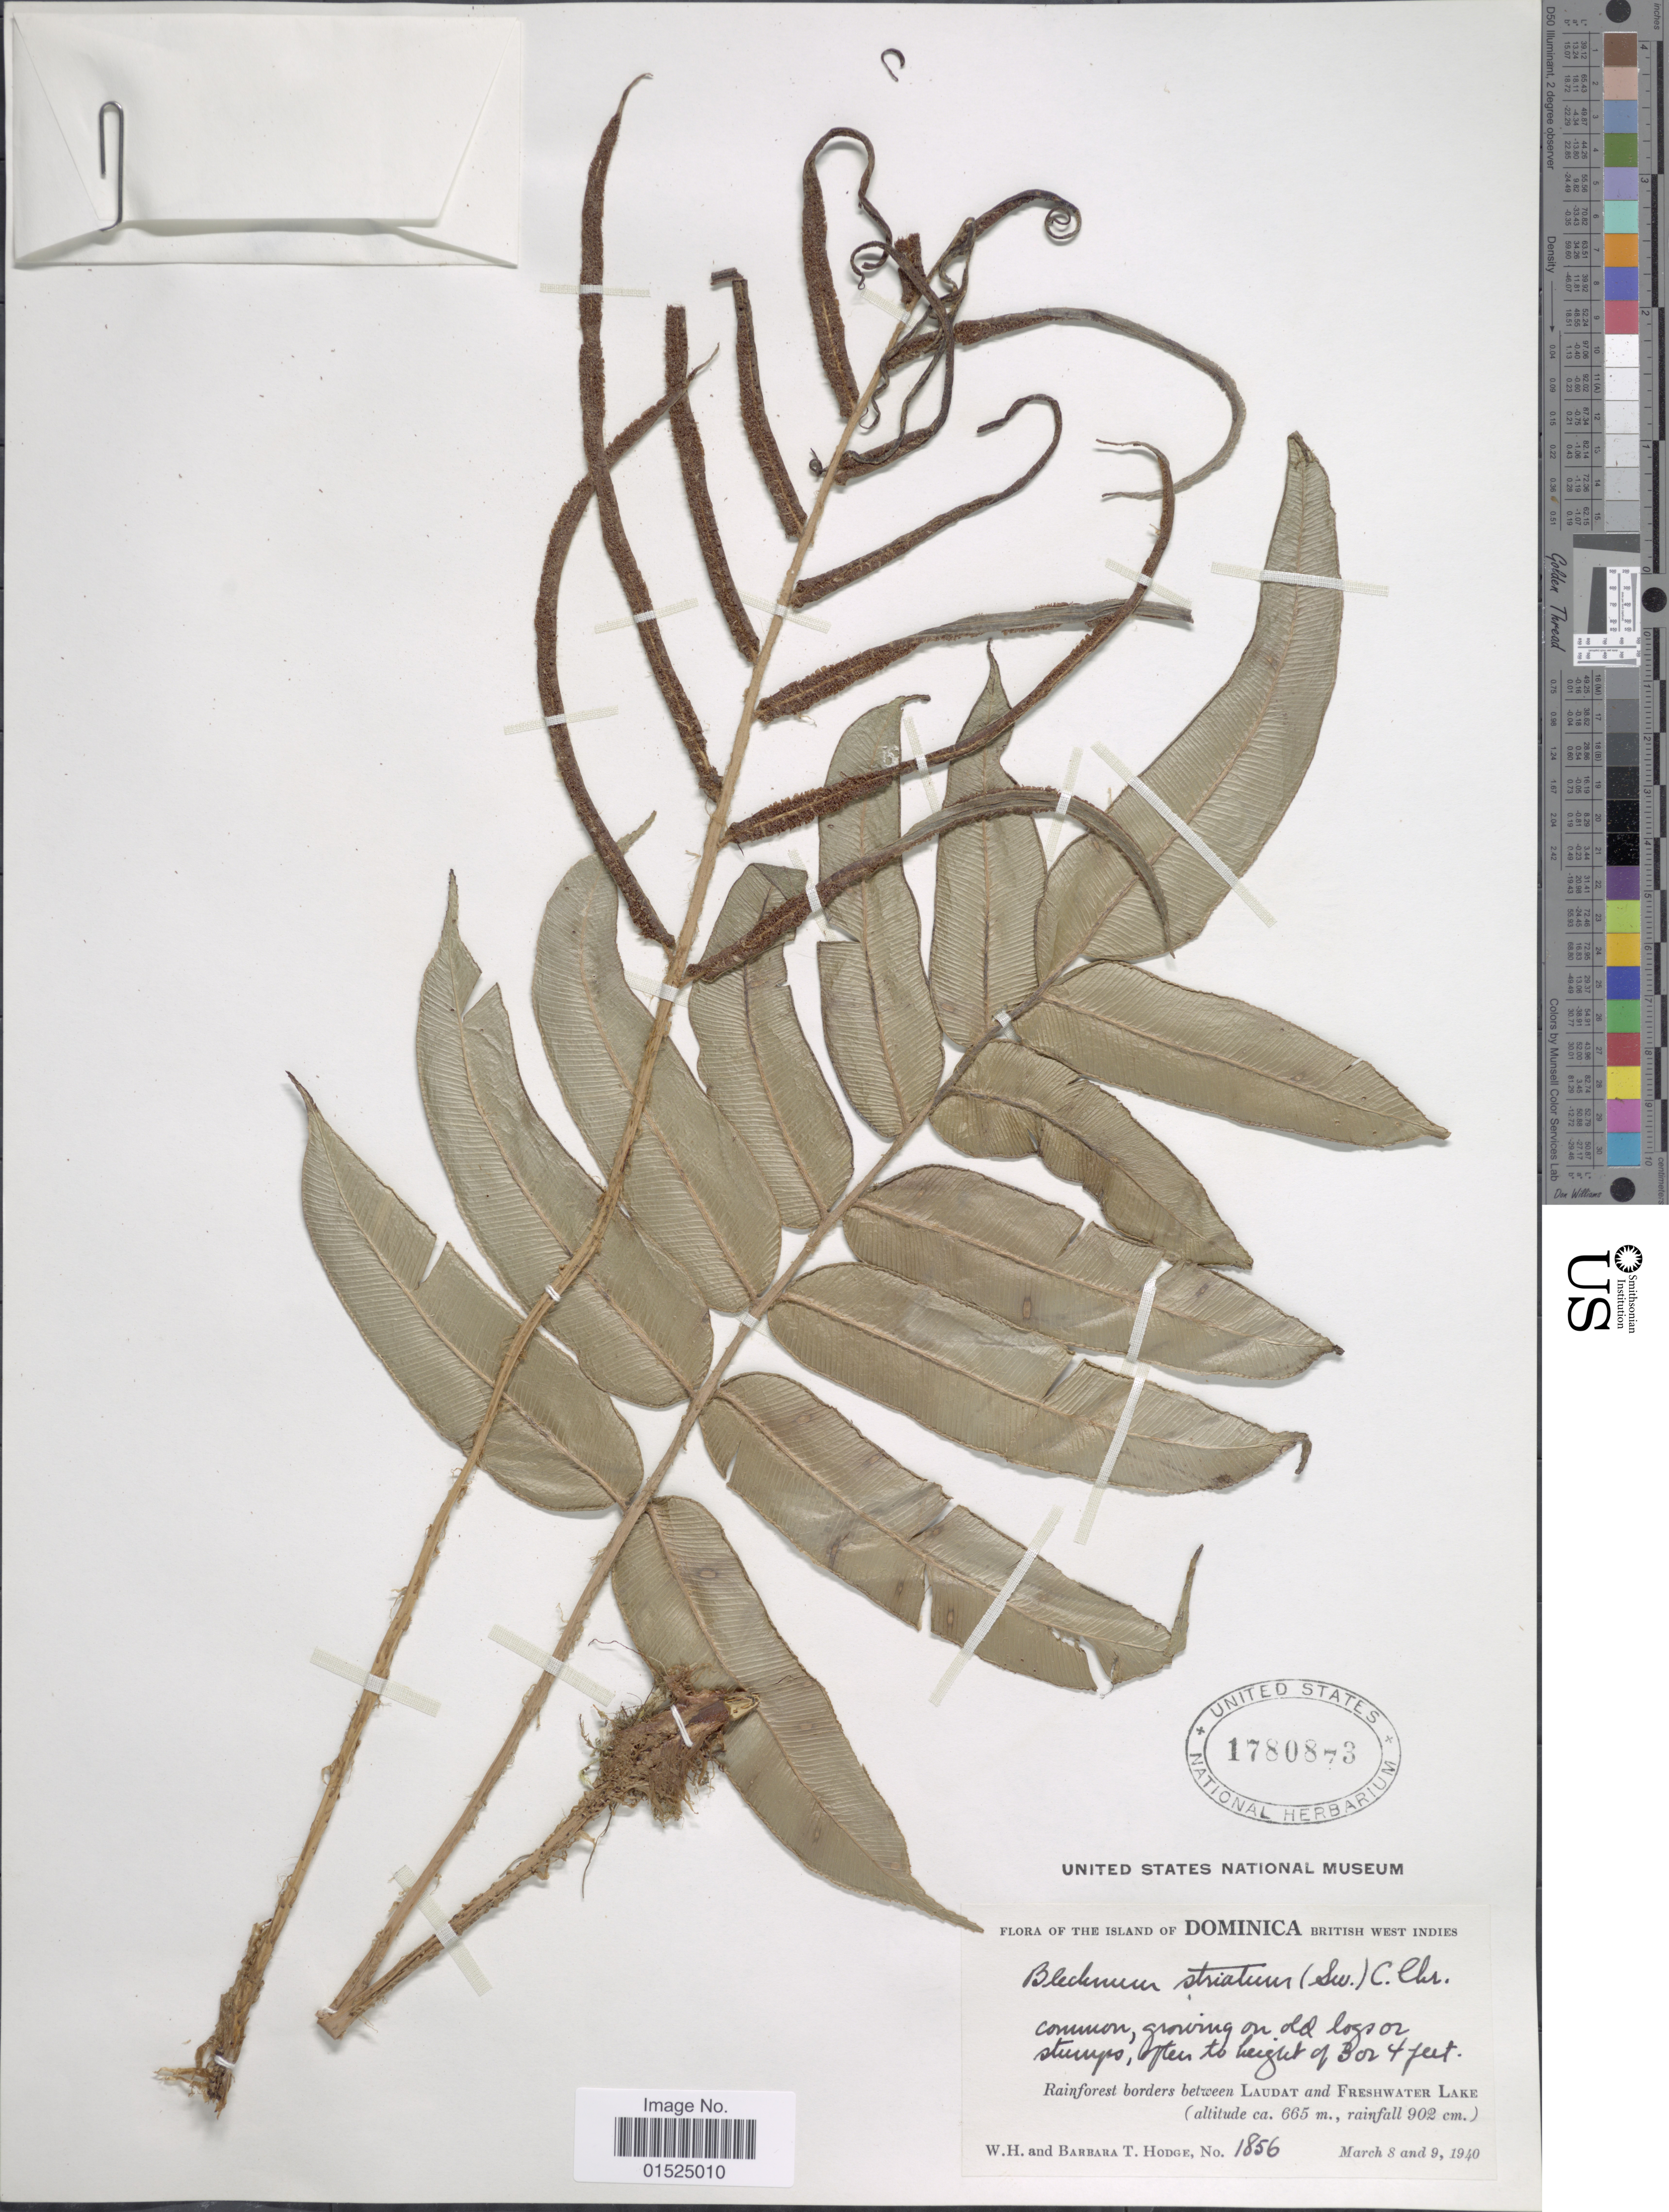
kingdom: Plantae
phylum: Tracheophyta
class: Polypodiopsida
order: Polypodiales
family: Blechnaceae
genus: Blechnum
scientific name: Blechnum ryanii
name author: Hieron.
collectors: W. Hodge & B. Hodge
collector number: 1856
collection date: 1940-03-08/1940-03-09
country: Dominica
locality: Rainforest borders between Laudat and Freshwater Lake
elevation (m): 665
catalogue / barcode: US 1780873